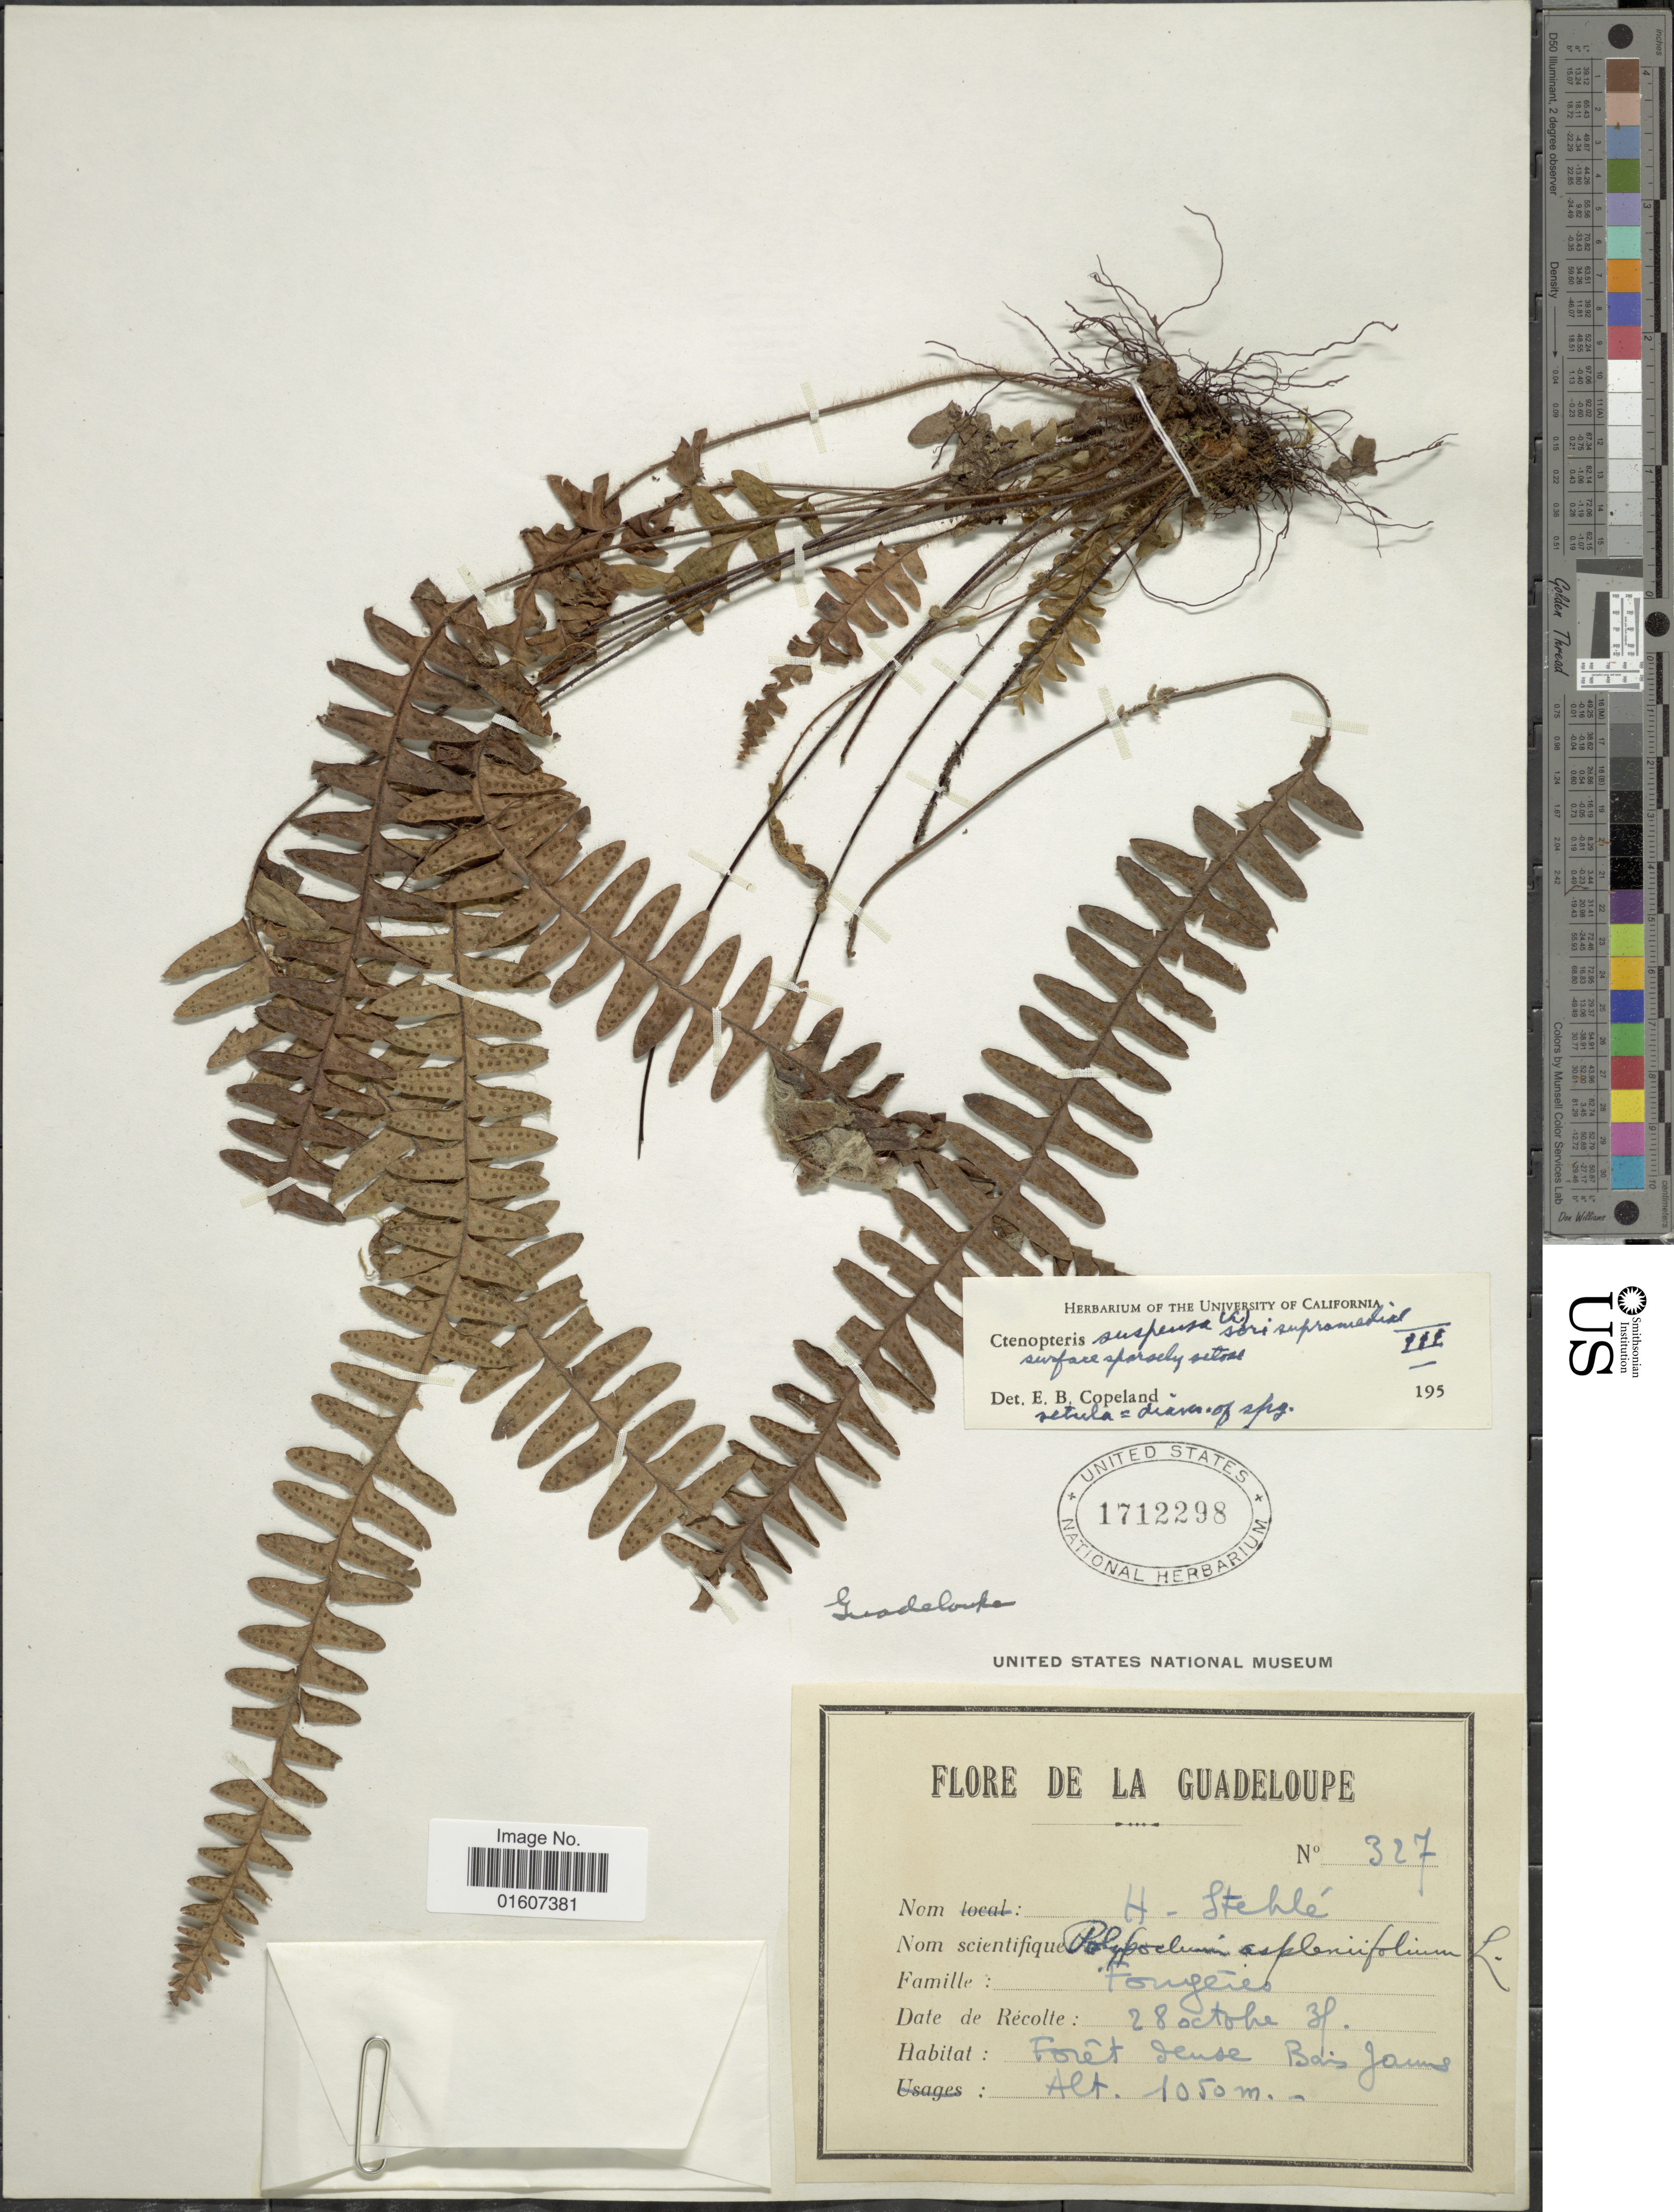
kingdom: Plantae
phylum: Tracheophyta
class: Polypodiopsida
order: Polypodiales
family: Polypodiaceae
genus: Terpsichore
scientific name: Terpsichore asplenifolia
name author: (L.) A.R. Sm.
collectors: H. Stehlé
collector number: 327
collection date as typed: Transcribed d/m/y: 28/10/39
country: Guadeloupe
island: Leeward Is.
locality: Forêt dense Bains Jaunes.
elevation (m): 1050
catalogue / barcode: US 1712298